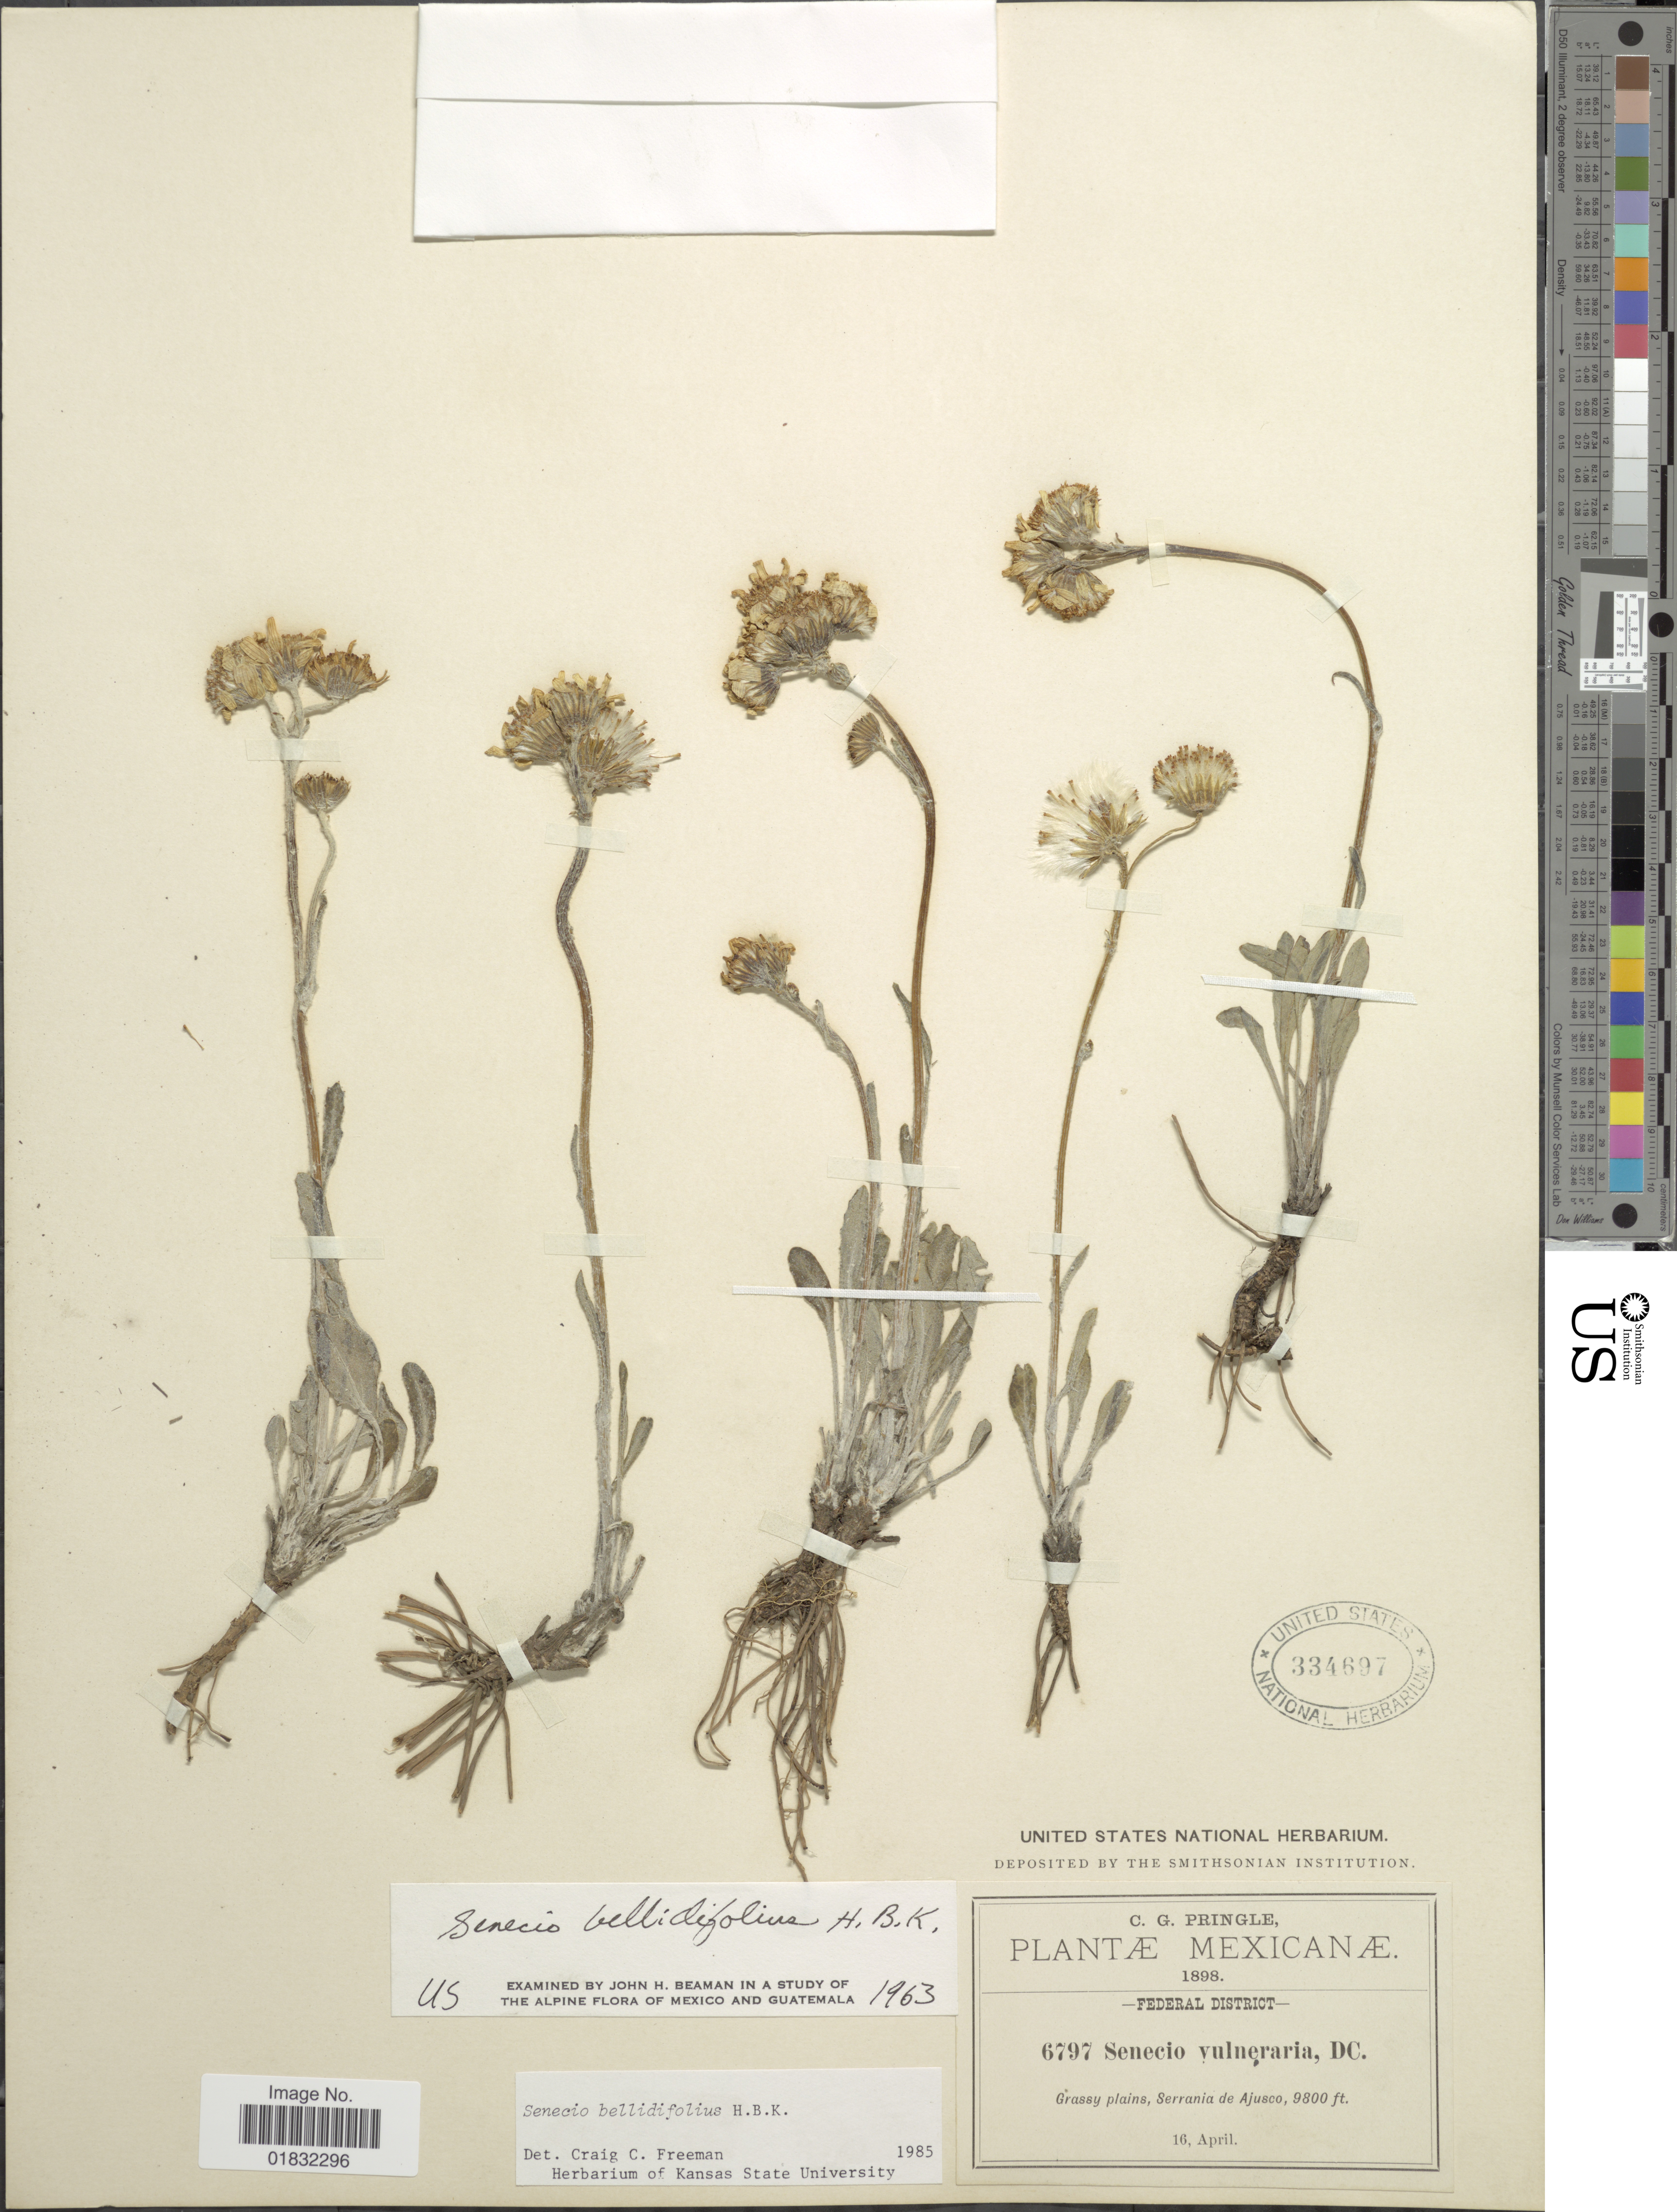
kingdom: Plantae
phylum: Tracheophyta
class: Magnoliopsida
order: Asterales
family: Asteraceae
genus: Packera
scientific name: Packera bellidifolia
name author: (Kunth) W.A. Weber & Á. Löve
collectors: C. G. Pringle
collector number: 6797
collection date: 1898-04-16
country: Mexico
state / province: Distrito Federal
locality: Federal District, Grassy plains, Serrania de Ajusco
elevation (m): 2987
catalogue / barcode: US 334697